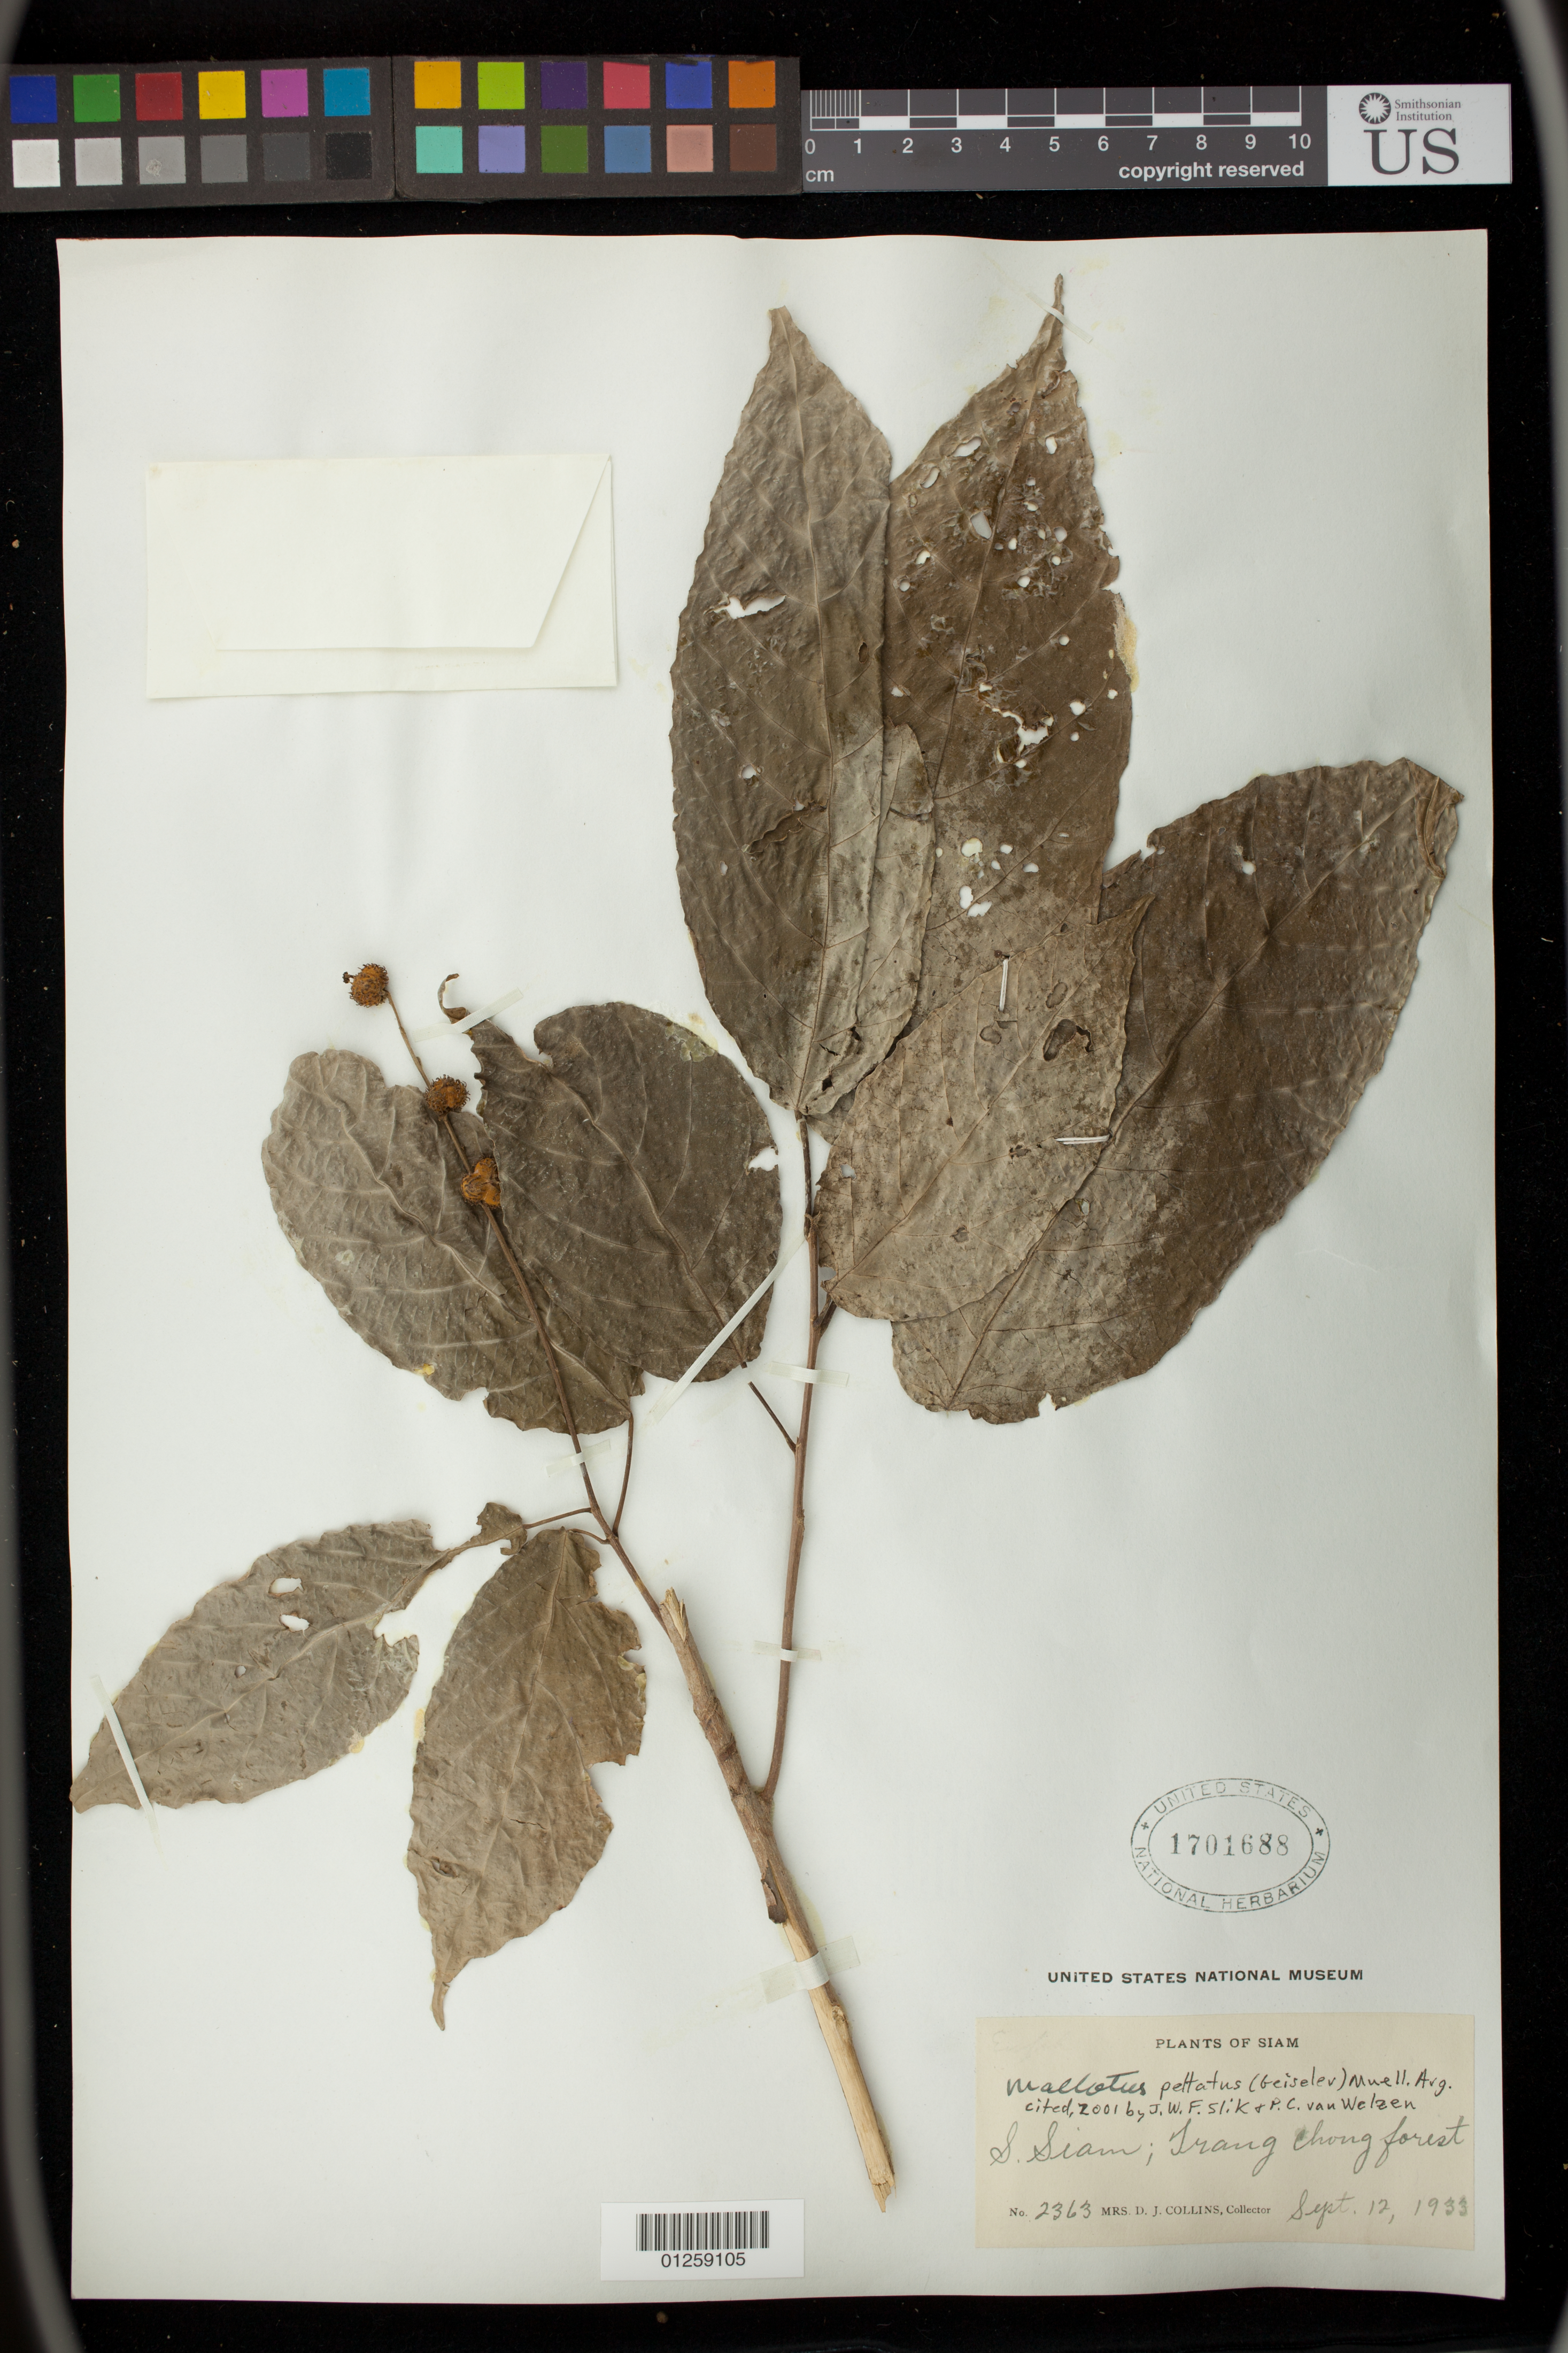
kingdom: Plantae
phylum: Tracheophyta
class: Magnoliopsida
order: Malpighiales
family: Euphorbiaceae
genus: Mallotus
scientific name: Mallotus peltatus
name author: (Geiseler) Müll. Arg.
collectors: Mrs. D. J. Collins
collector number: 2363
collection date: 1933-09-12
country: Thailand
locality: S. Siam; Trang Chong forest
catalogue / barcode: US 1701688